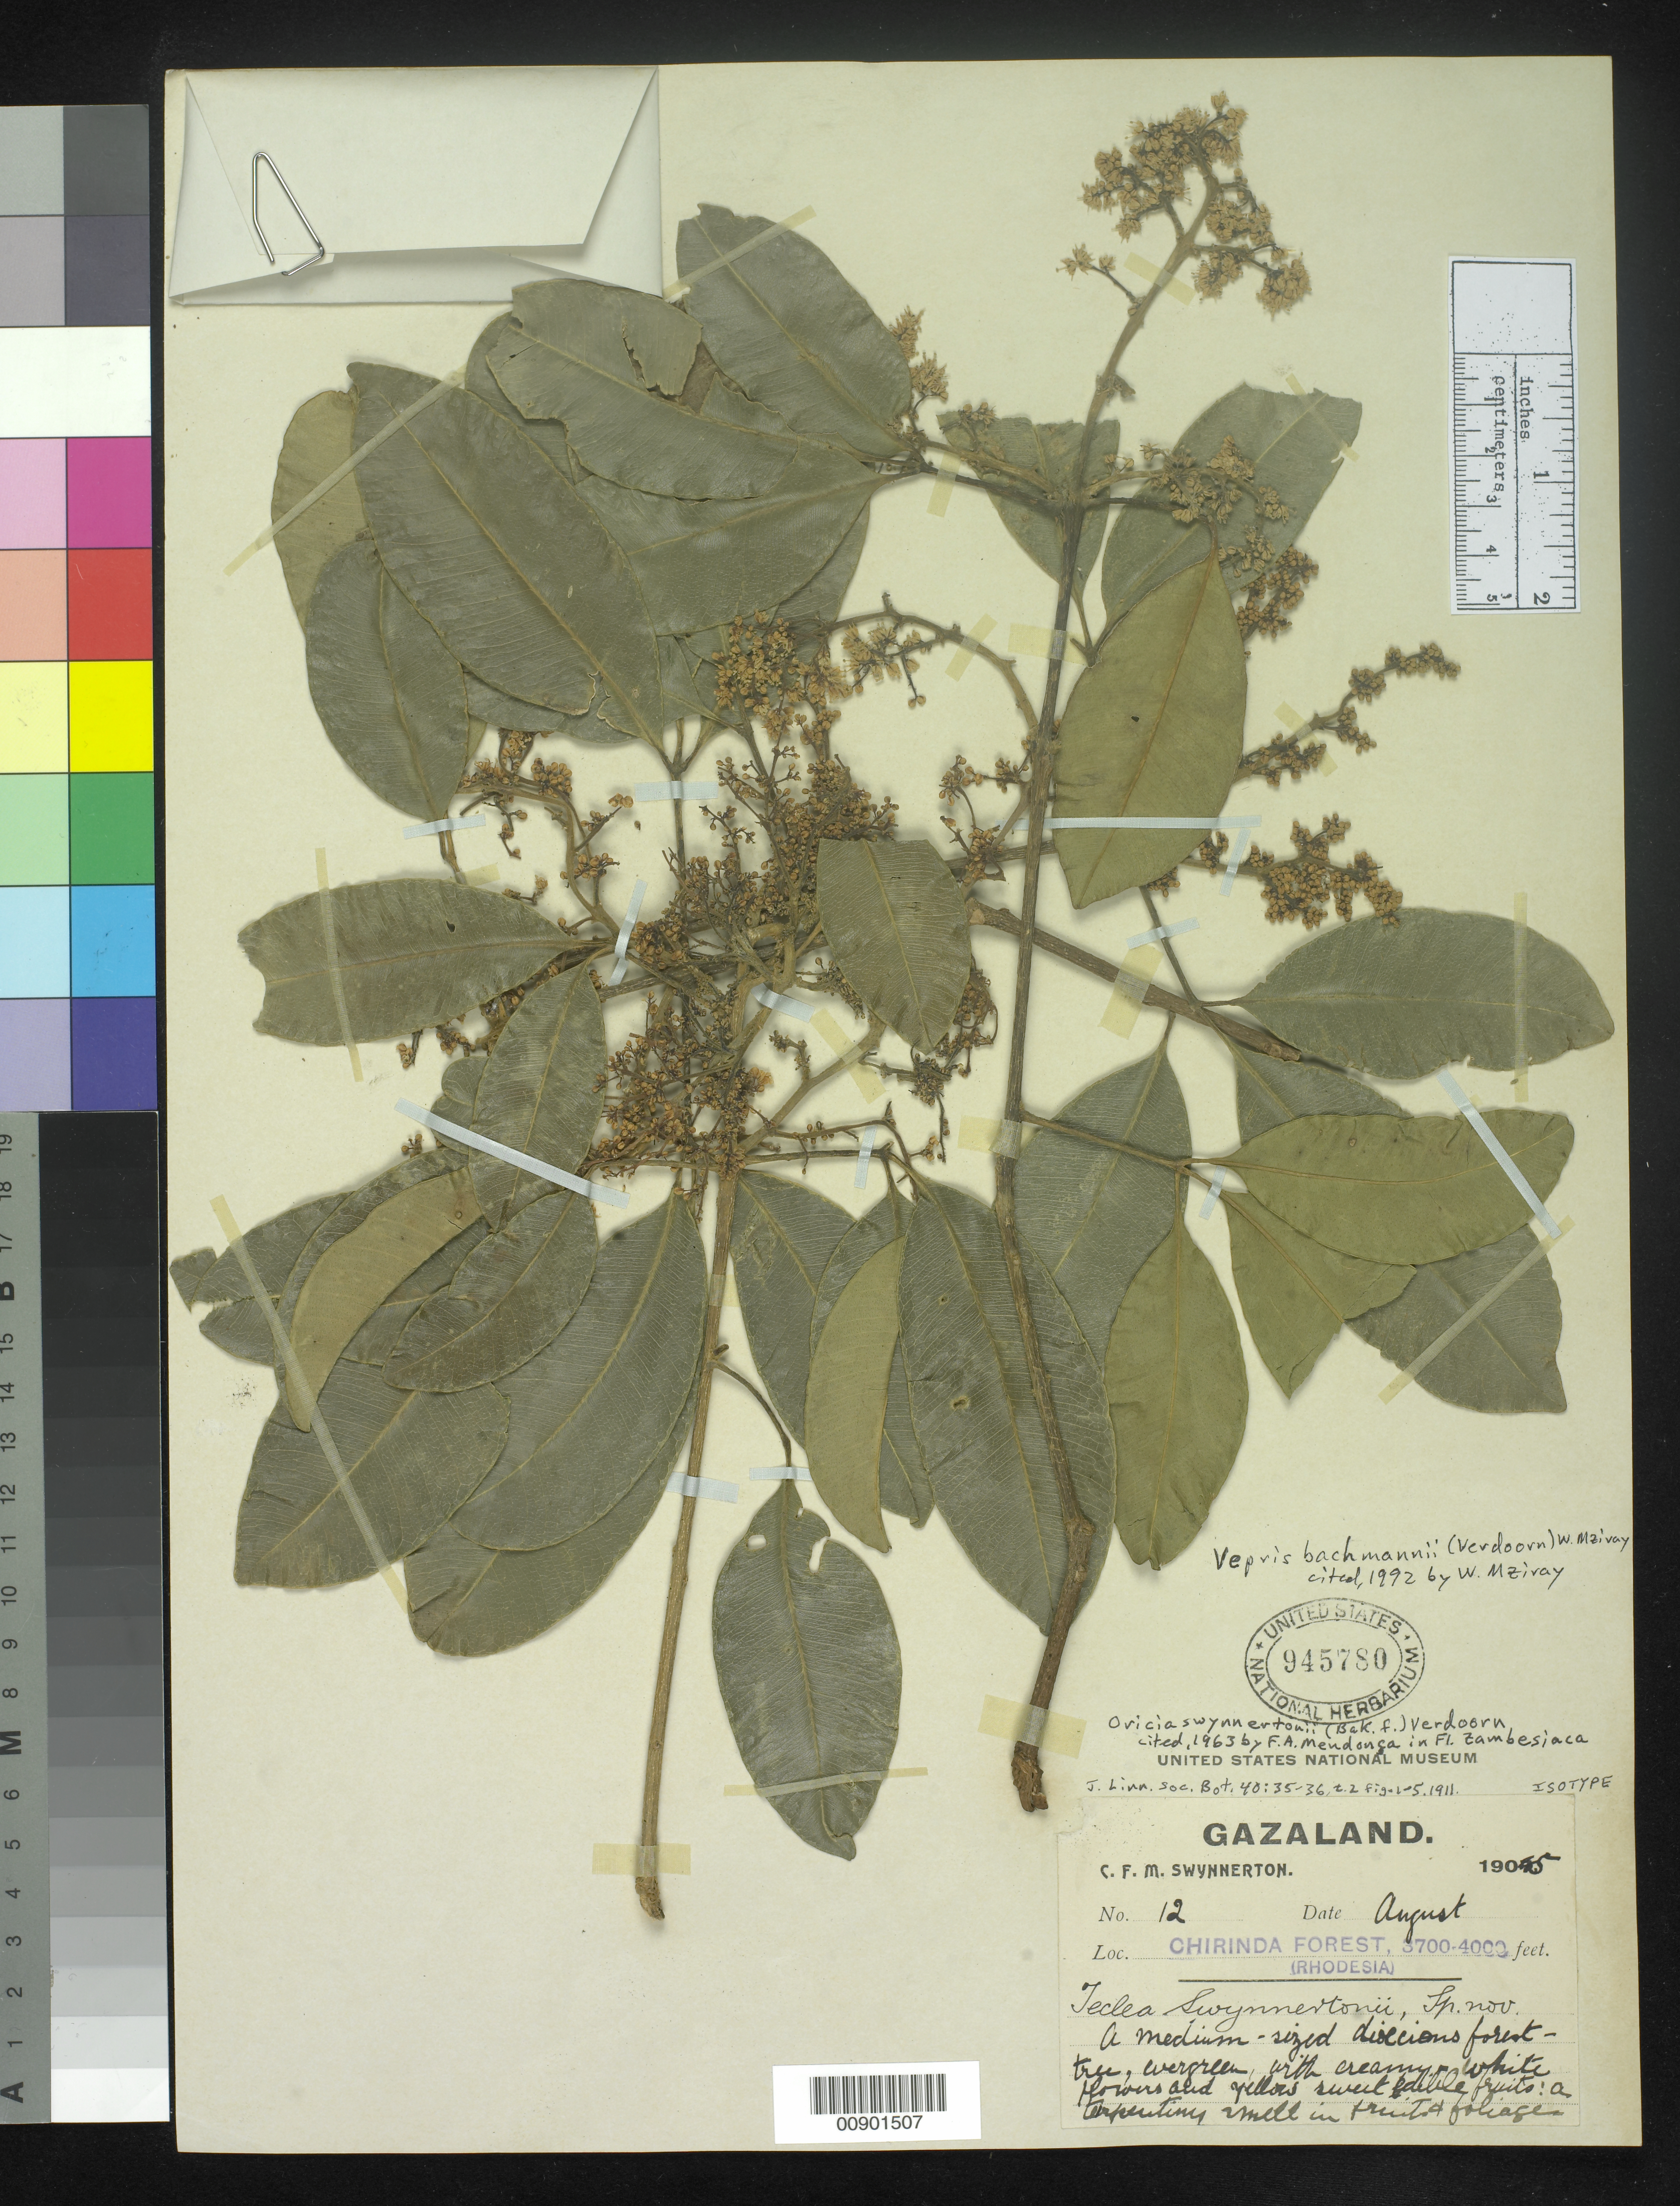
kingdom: Plantae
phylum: Tracheophyta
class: Magnoliopsida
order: Sapindales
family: Rutaceae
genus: Teclea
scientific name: Teclea swynnertonii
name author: Baker f.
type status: Isotype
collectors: C. F. Swynnerton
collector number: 12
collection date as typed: Aug 1905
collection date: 1905-08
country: Zimbabwe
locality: Gazaland, Chirinda Forest (Rhodesia).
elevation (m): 1128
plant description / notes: Cited 1992 by W. Mziray.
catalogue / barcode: US 945780